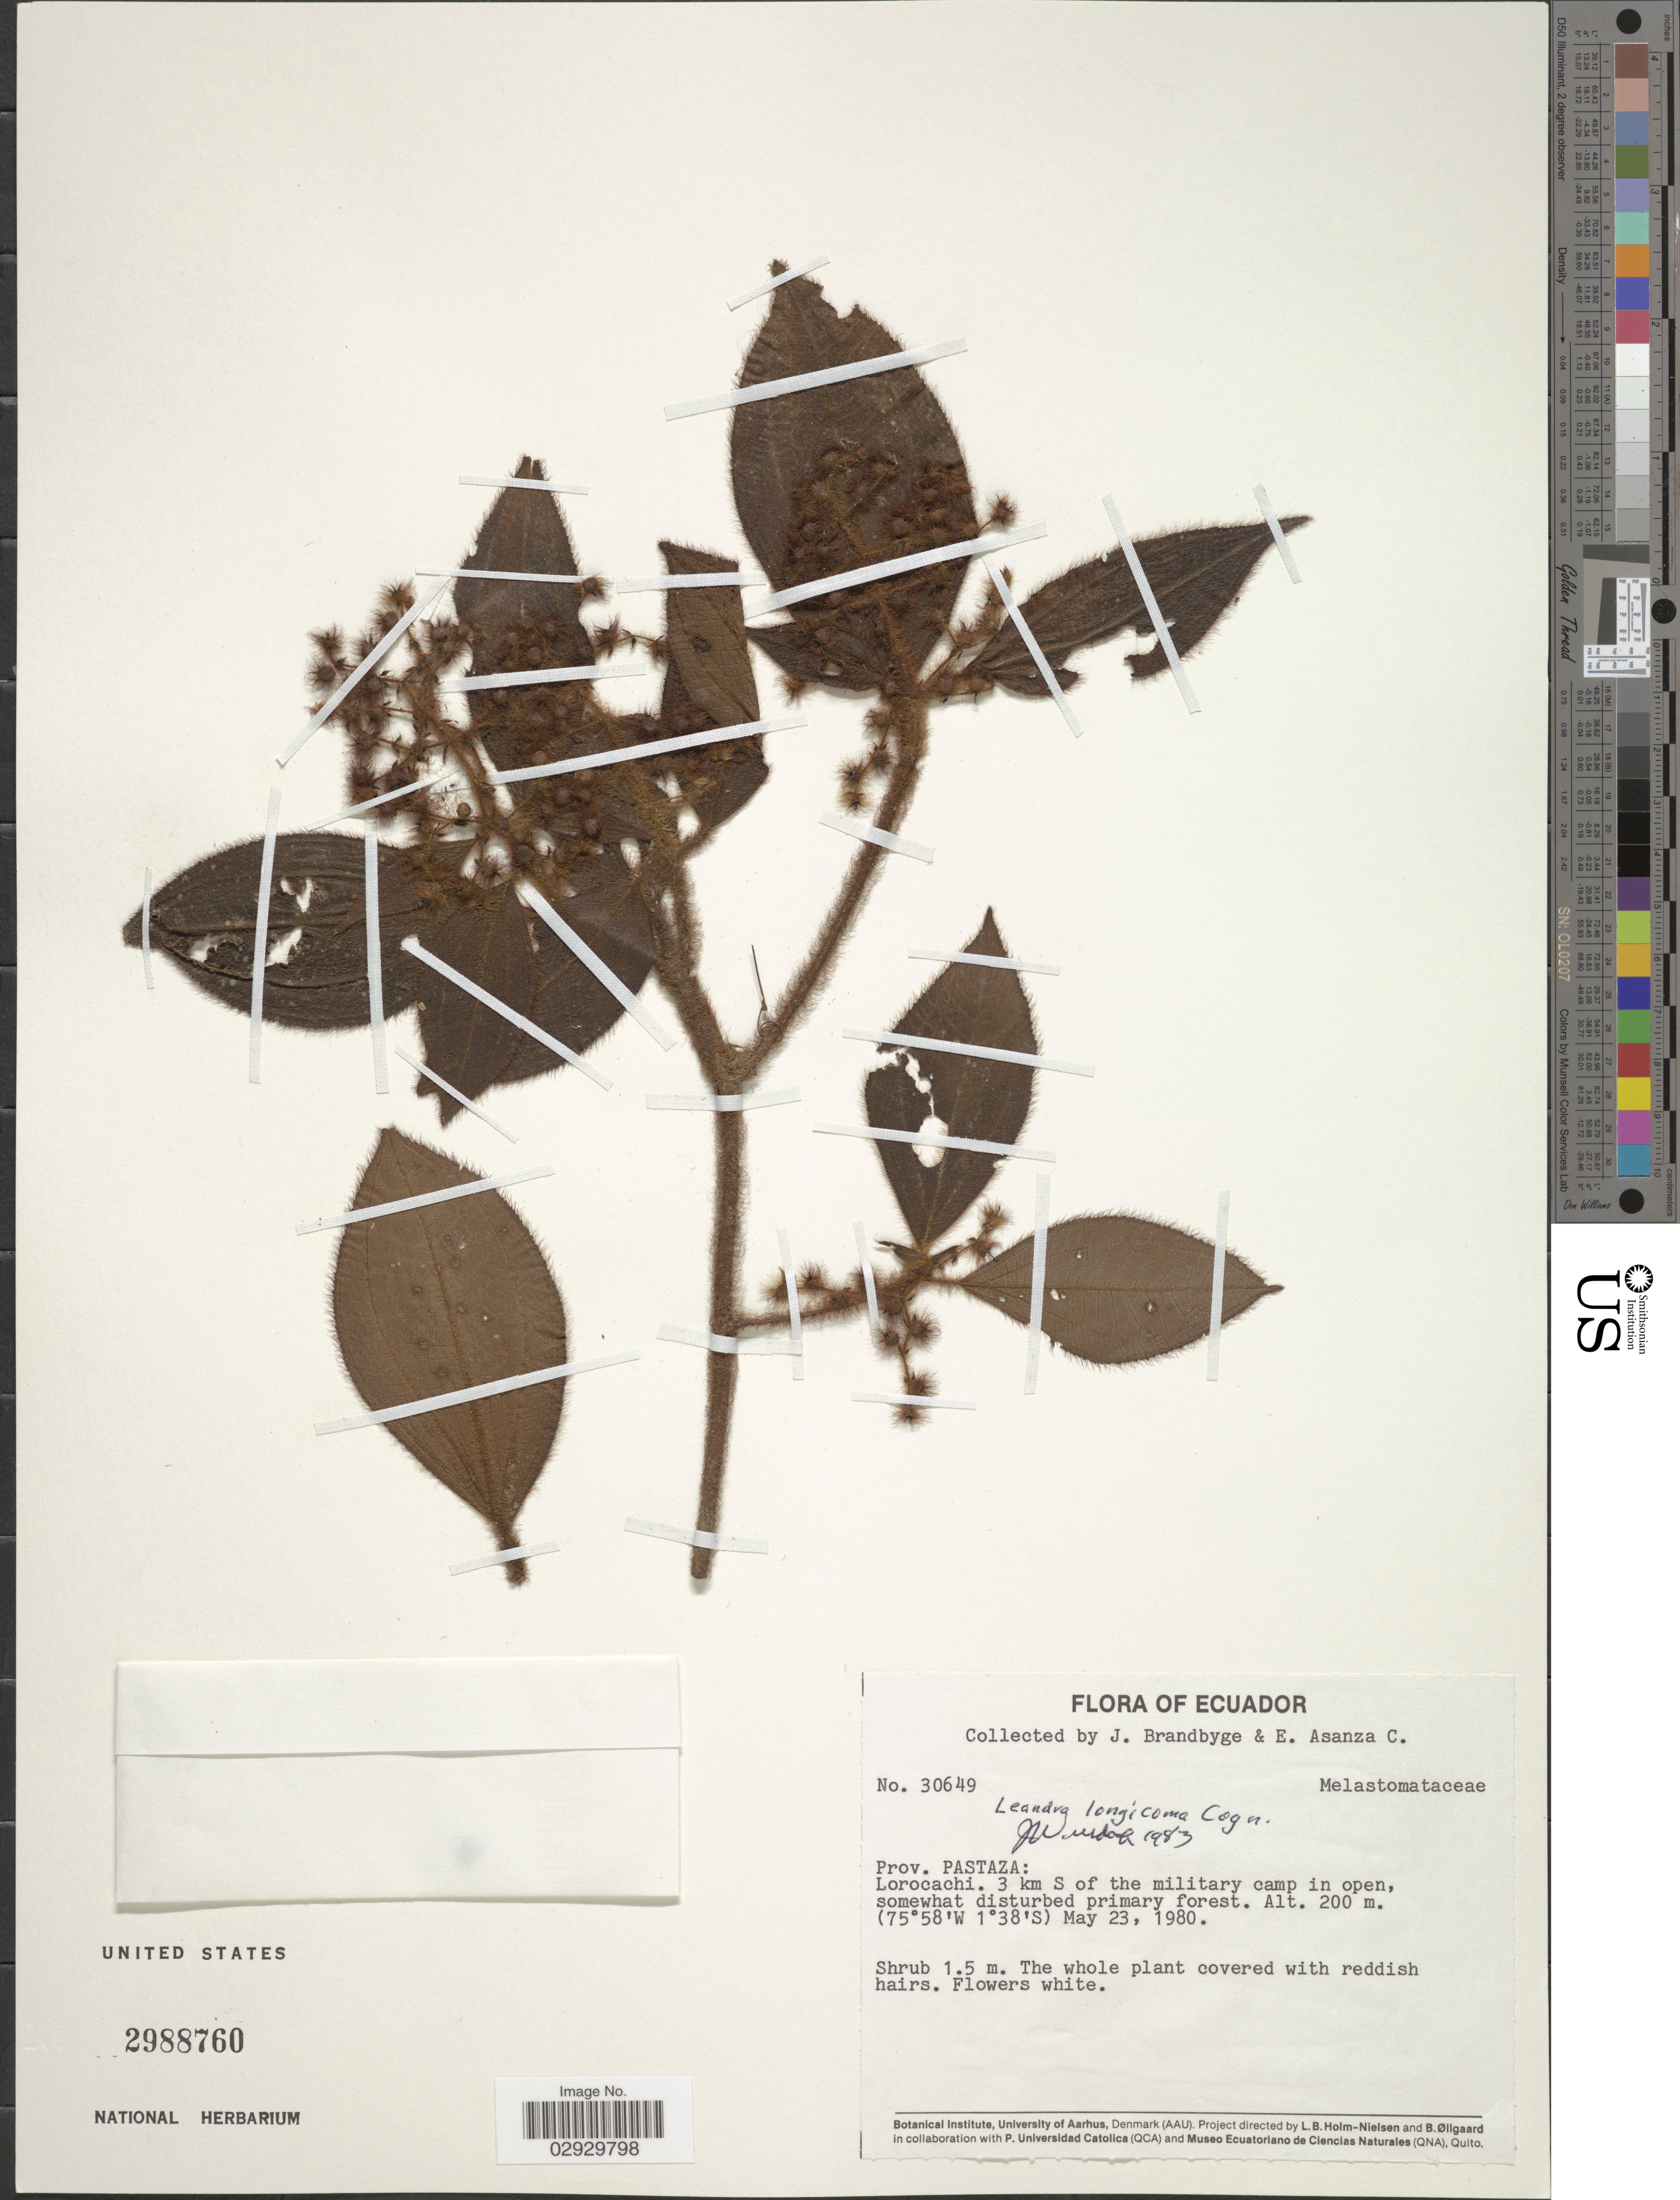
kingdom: Plantae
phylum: Tracheophyta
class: Magnoliopsida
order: Myrtales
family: Melastomataceae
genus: Leandra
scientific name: Leandra longicoma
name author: Cogn.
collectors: J. Brandbyge & E. Asanza C.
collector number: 30649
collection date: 1980-05-23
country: Ecuador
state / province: Pastaza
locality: Lorocachi. 3 km S of the military camp.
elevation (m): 200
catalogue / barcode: US 2988760